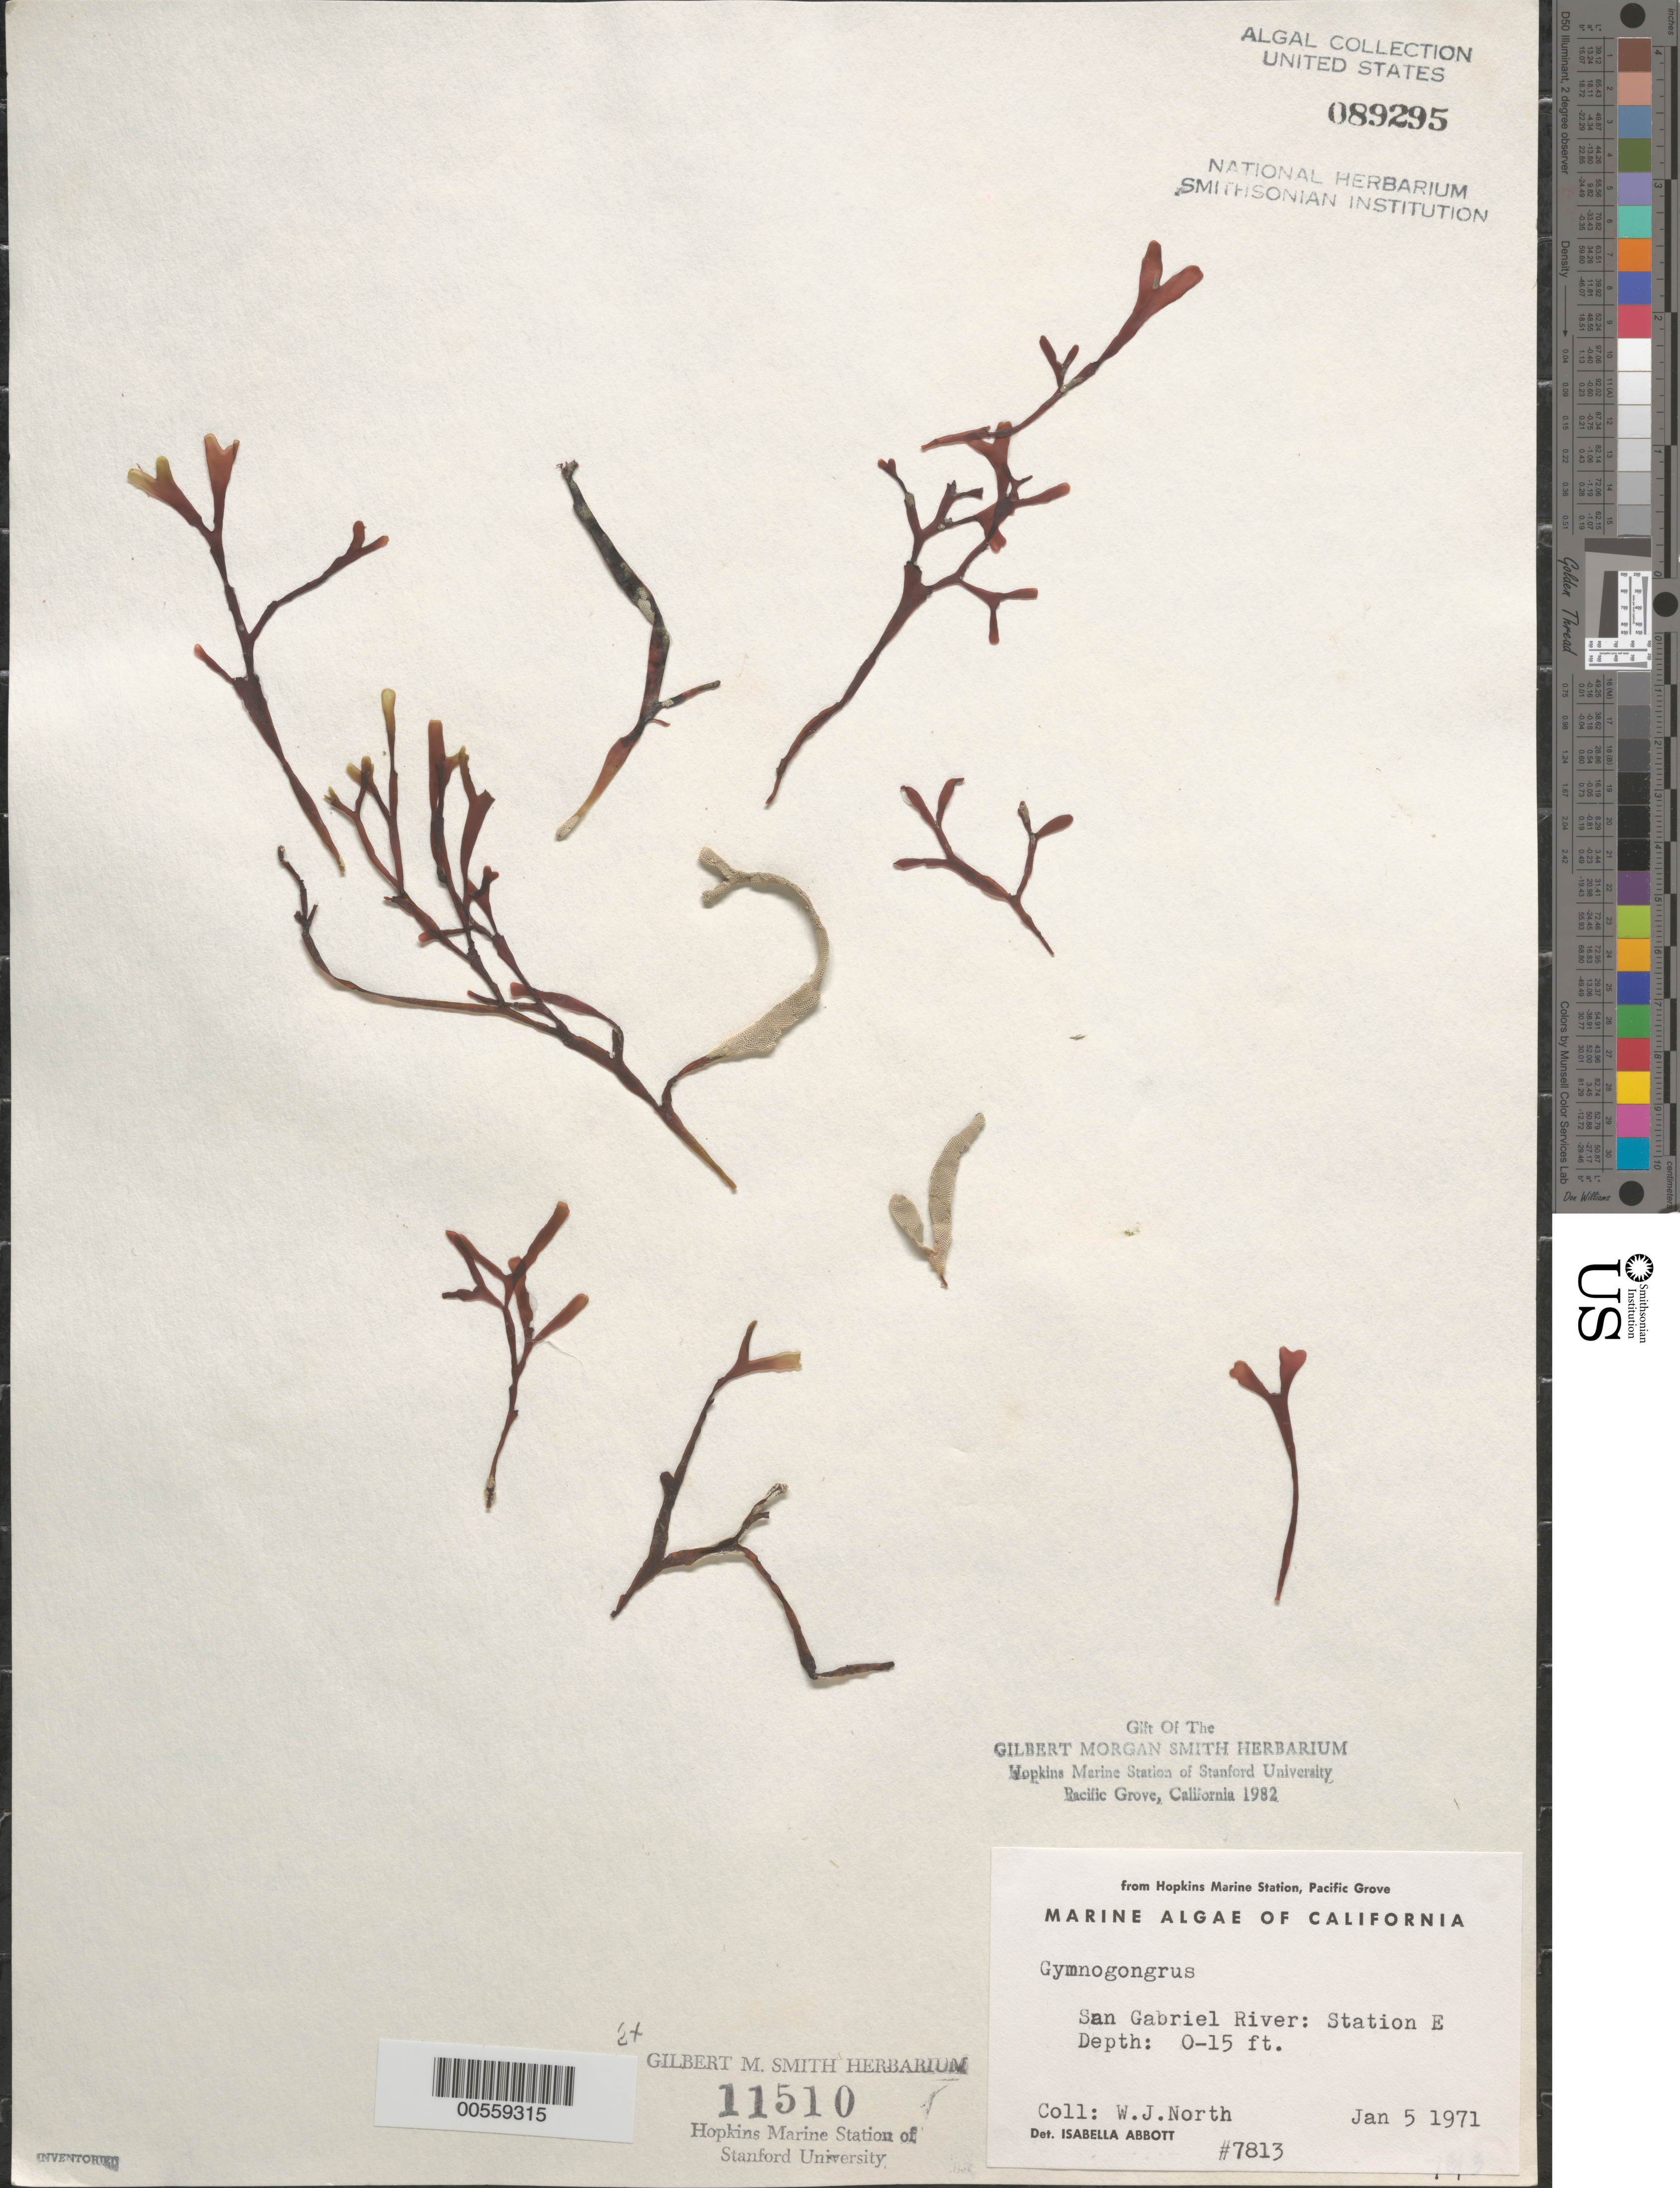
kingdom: Plantae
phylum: Rhodophyta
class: Florideophyceae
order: Gigartinales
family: Phyllophoraceae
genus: Gymnogongrus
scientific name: Gymnogongrus sp.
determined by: Abbott, Isabella A.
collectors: W. North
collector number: IAA 7813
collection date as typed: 05 Jan 1971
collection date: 1971-01-05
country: United States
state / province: California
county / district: Los Angeles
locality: San Gabriel River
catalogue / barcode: US 89295